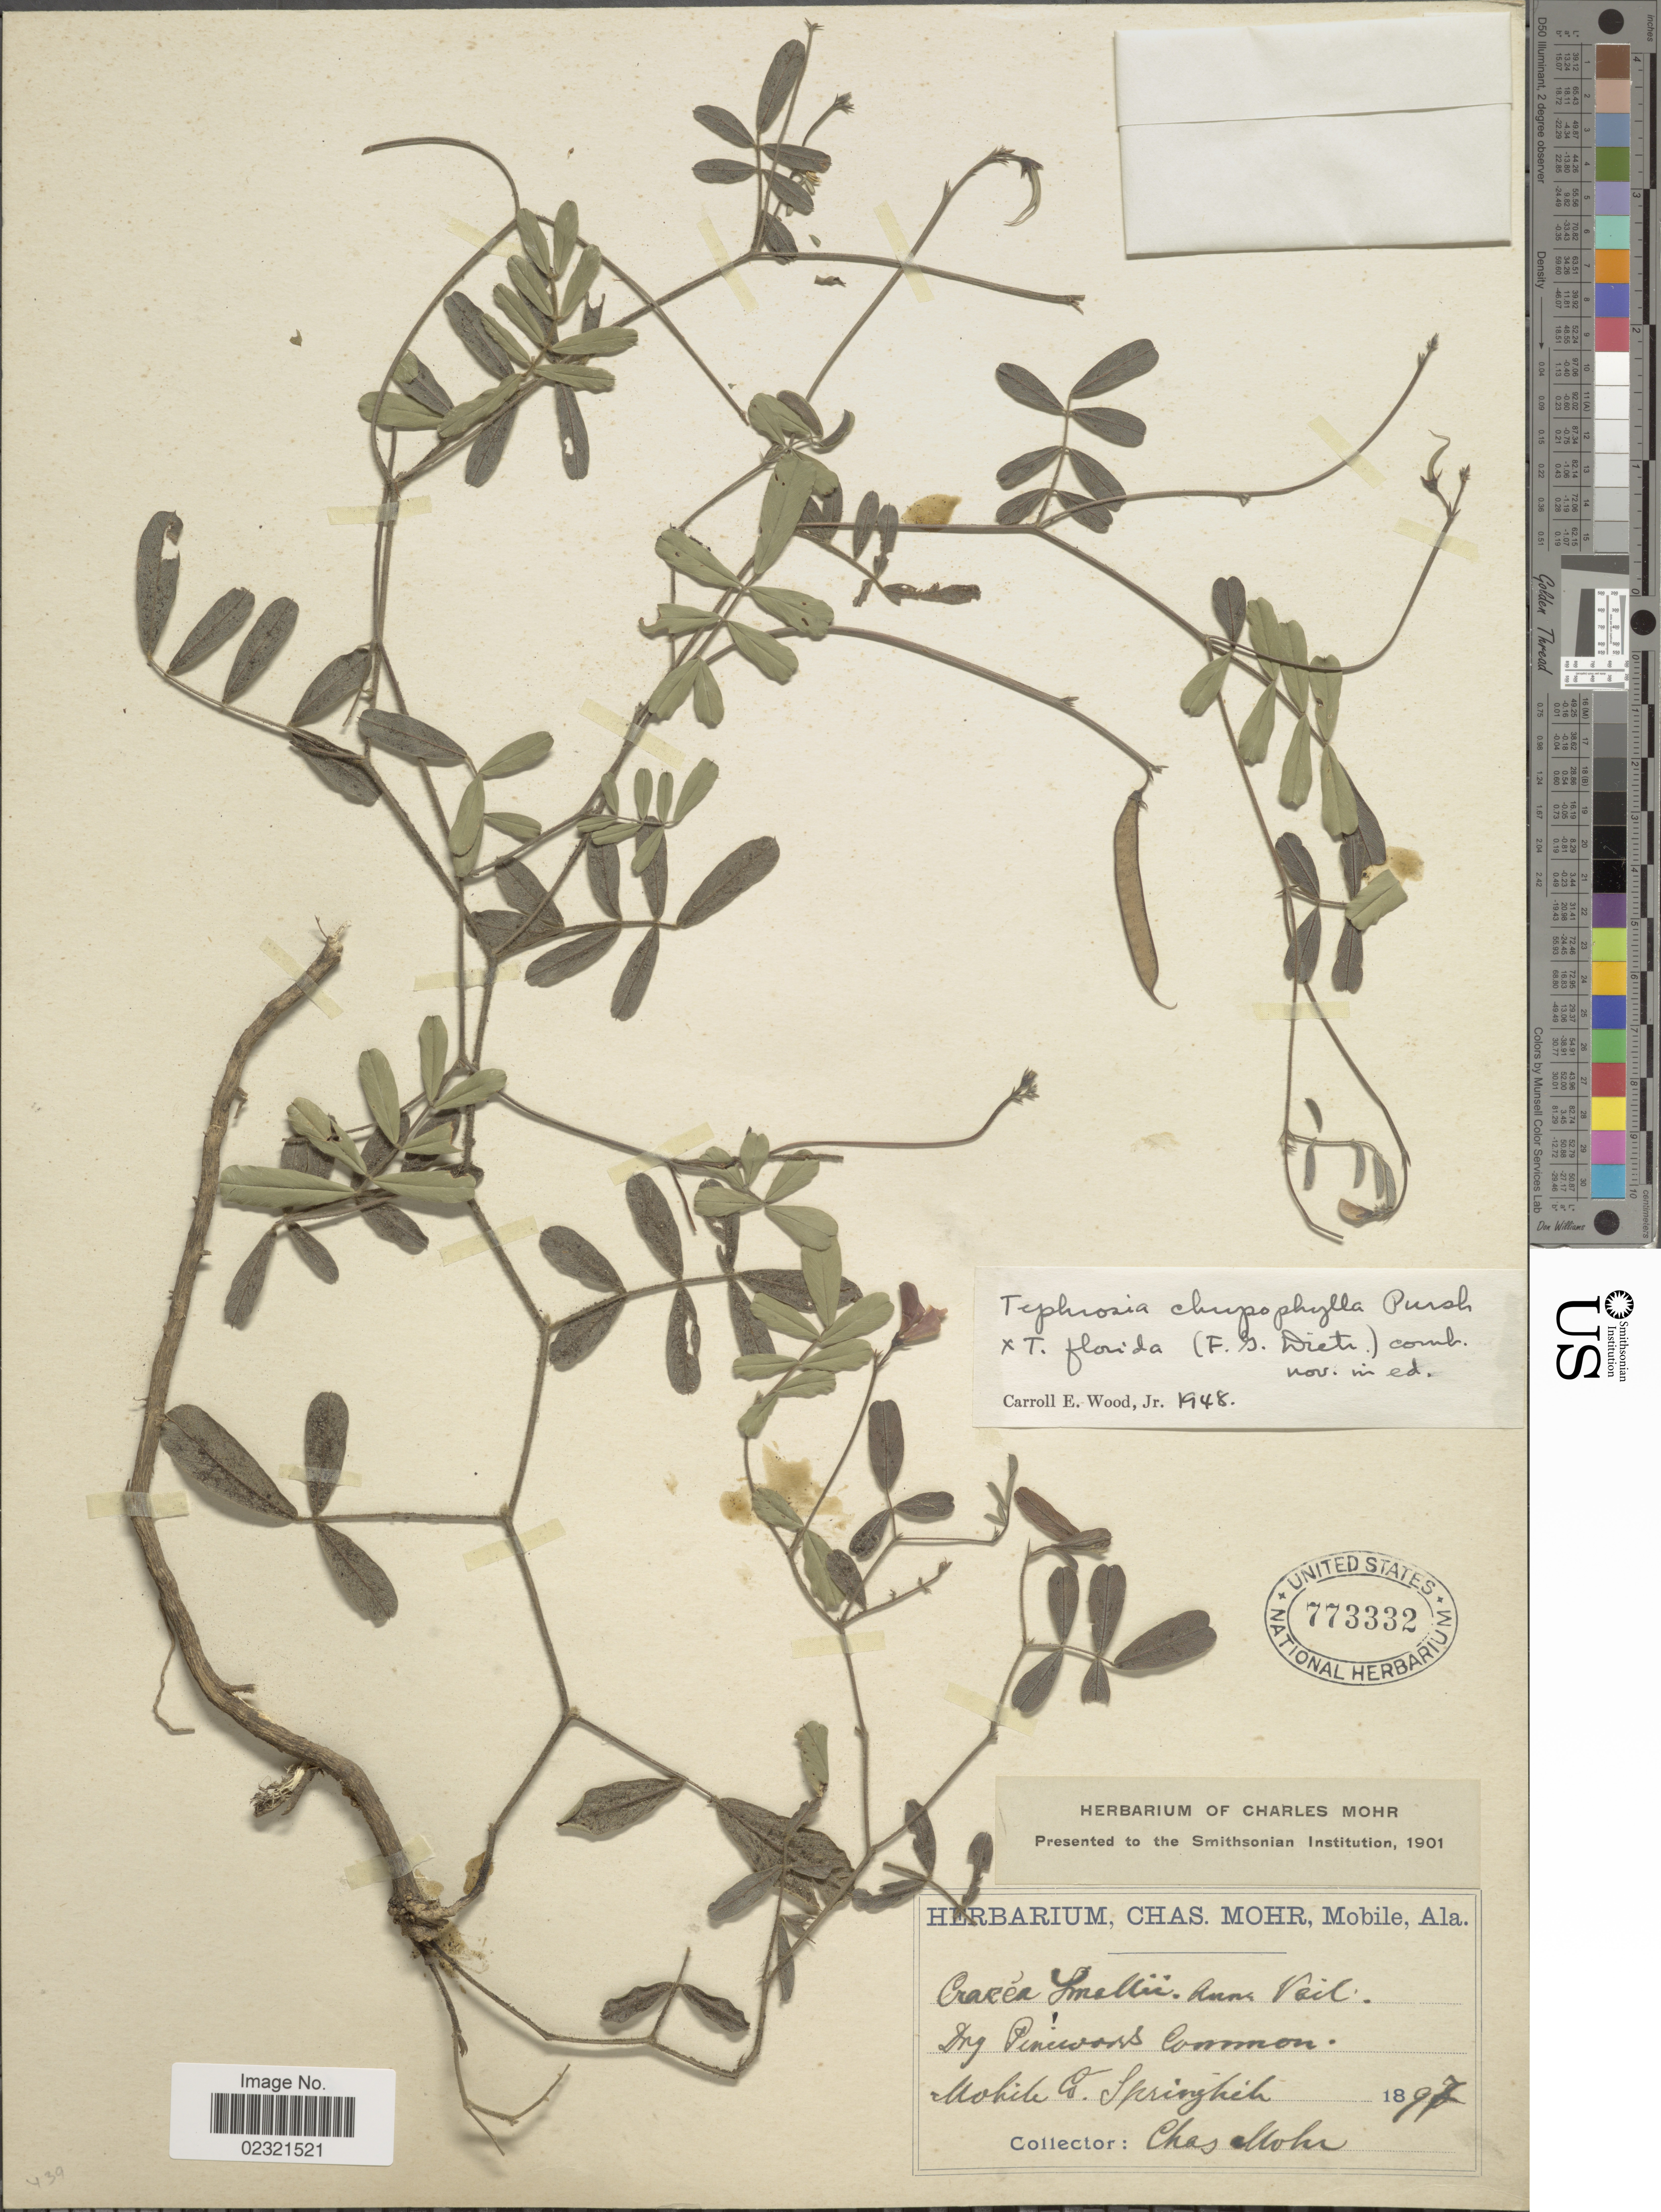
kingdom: Plantae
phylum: Tracheophyta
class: Magnoliopsida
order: Fabales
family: Fabaceae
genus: Tephrosia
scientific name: Tephrosia chrysophylla x T. florida (Dietr.) C.E. Wood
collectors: Mohr, C. T. (herbarium)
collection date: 1897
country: United States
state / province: Alabama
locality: Mobile Co. Spring hill.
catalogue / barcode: US 773332